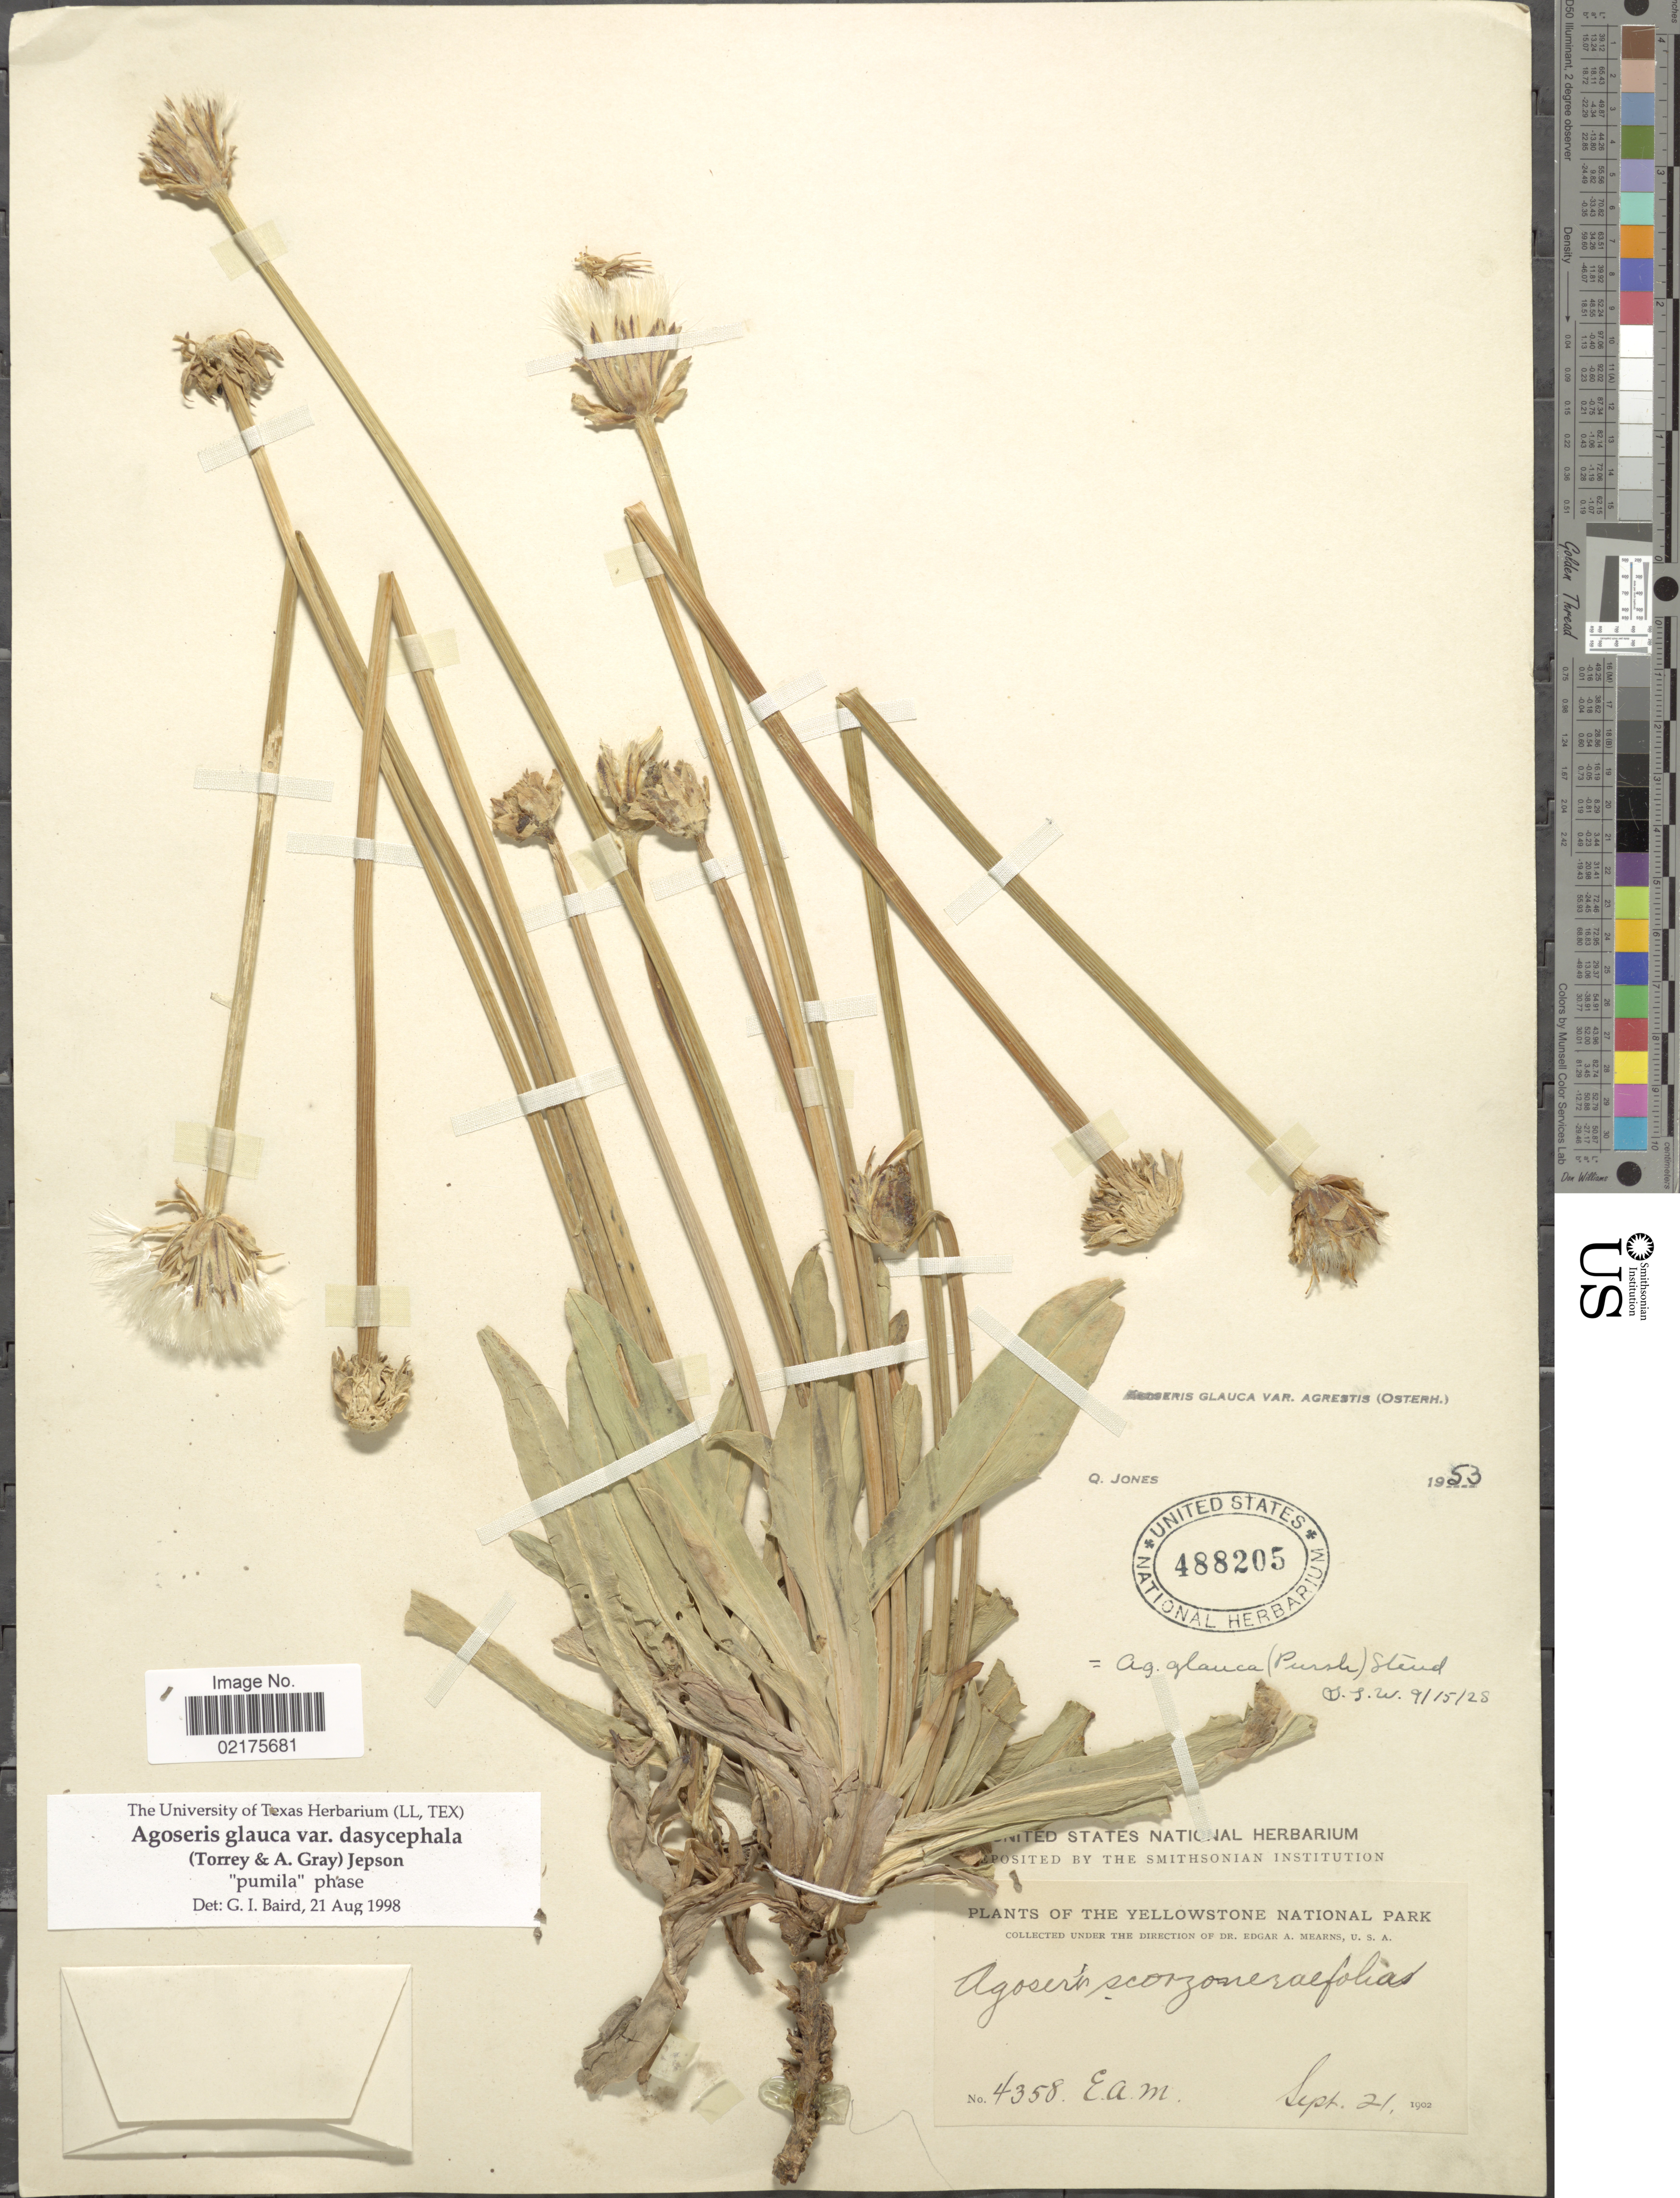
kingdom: Plantae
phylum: Tracheophyta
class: Magnoliopsida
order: Asterales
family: Asteraceae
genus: Agoseris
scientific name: Agoseris glauca var. dasycephala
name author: (Torr. & A. Gray) Jeps.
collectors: E. A. Mearns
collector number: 4838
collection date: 1902-09-21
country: United States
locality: Yellowstone National Park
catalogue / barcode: US 488205